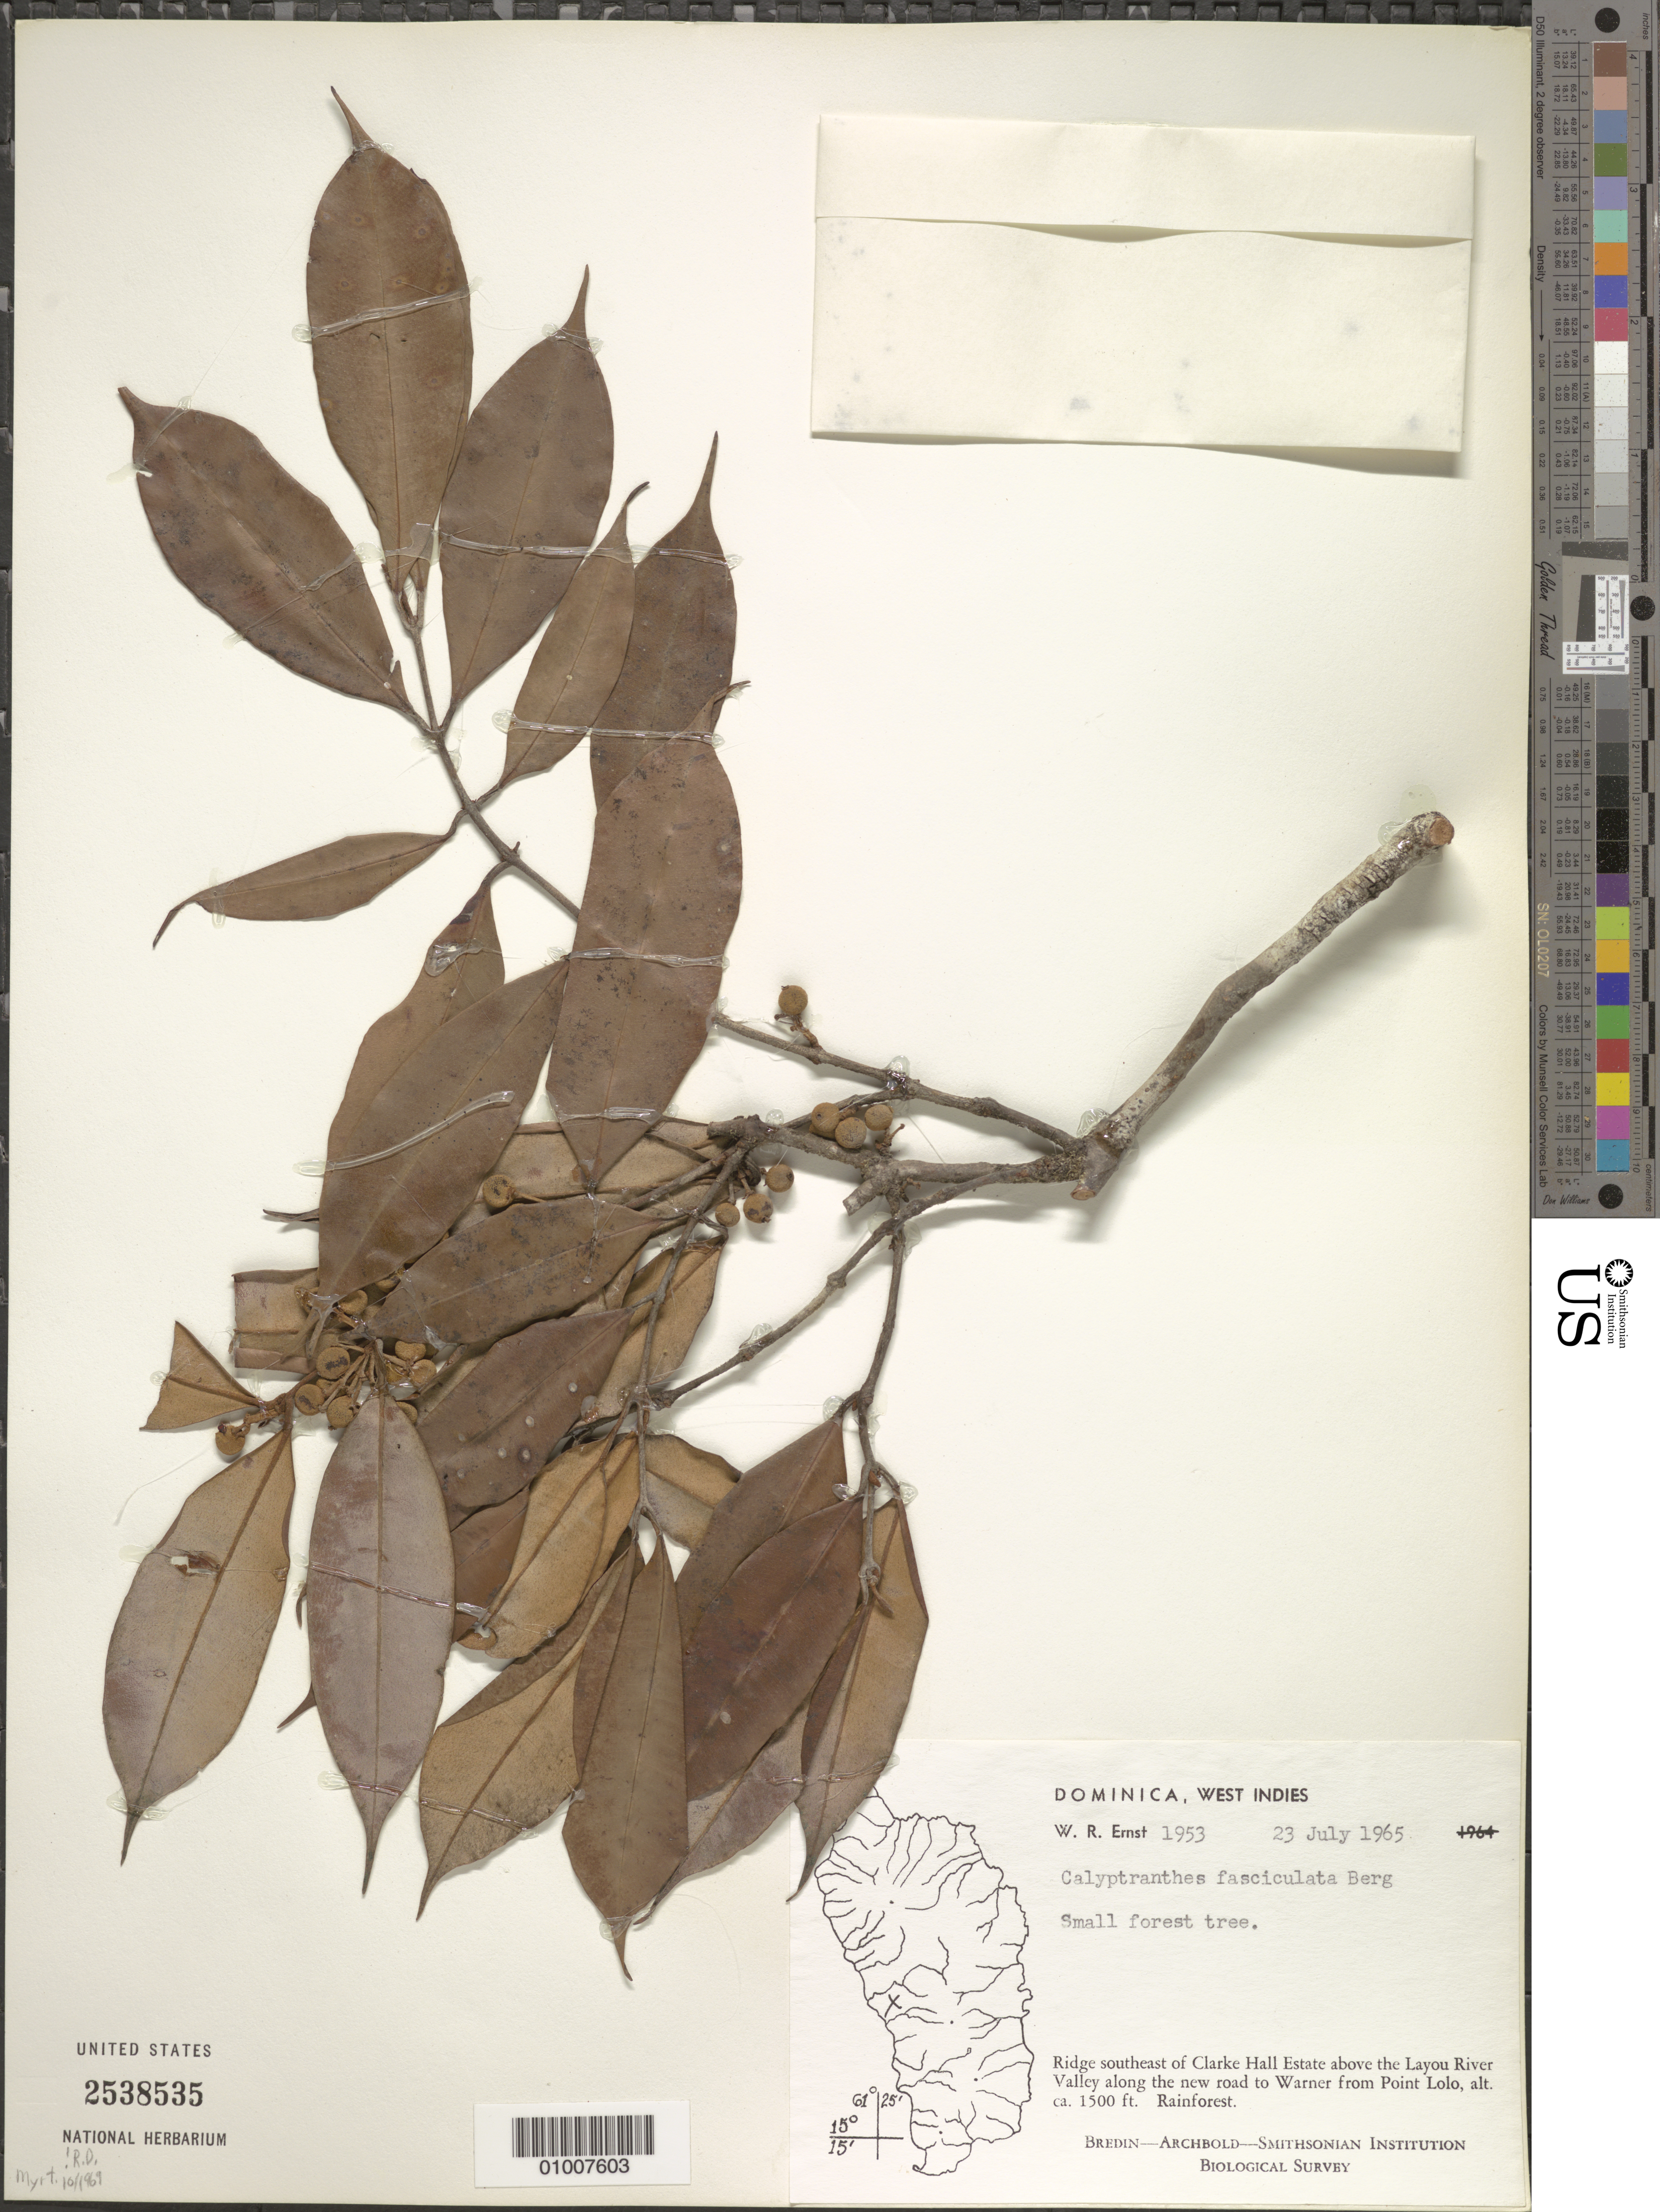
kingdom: Plantae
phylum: Tracheophyta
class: Magnoliopsida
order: Myrtales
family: Myrtaceae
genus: Myrcia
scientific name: Myrcia fasciculata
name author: (O. Berg) K. Campbell & K. Samra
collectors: W. R. Ernst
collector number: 1953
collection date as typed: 23 Jul 1965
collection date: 1965-07-23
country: Dominica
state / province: St. Paul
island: Dominica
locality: Ridge southeast of Clarke Hall Estate, above the Layou River Valley; along new road to Warner from Point Lolo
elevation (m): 457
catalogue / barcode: US 2538535